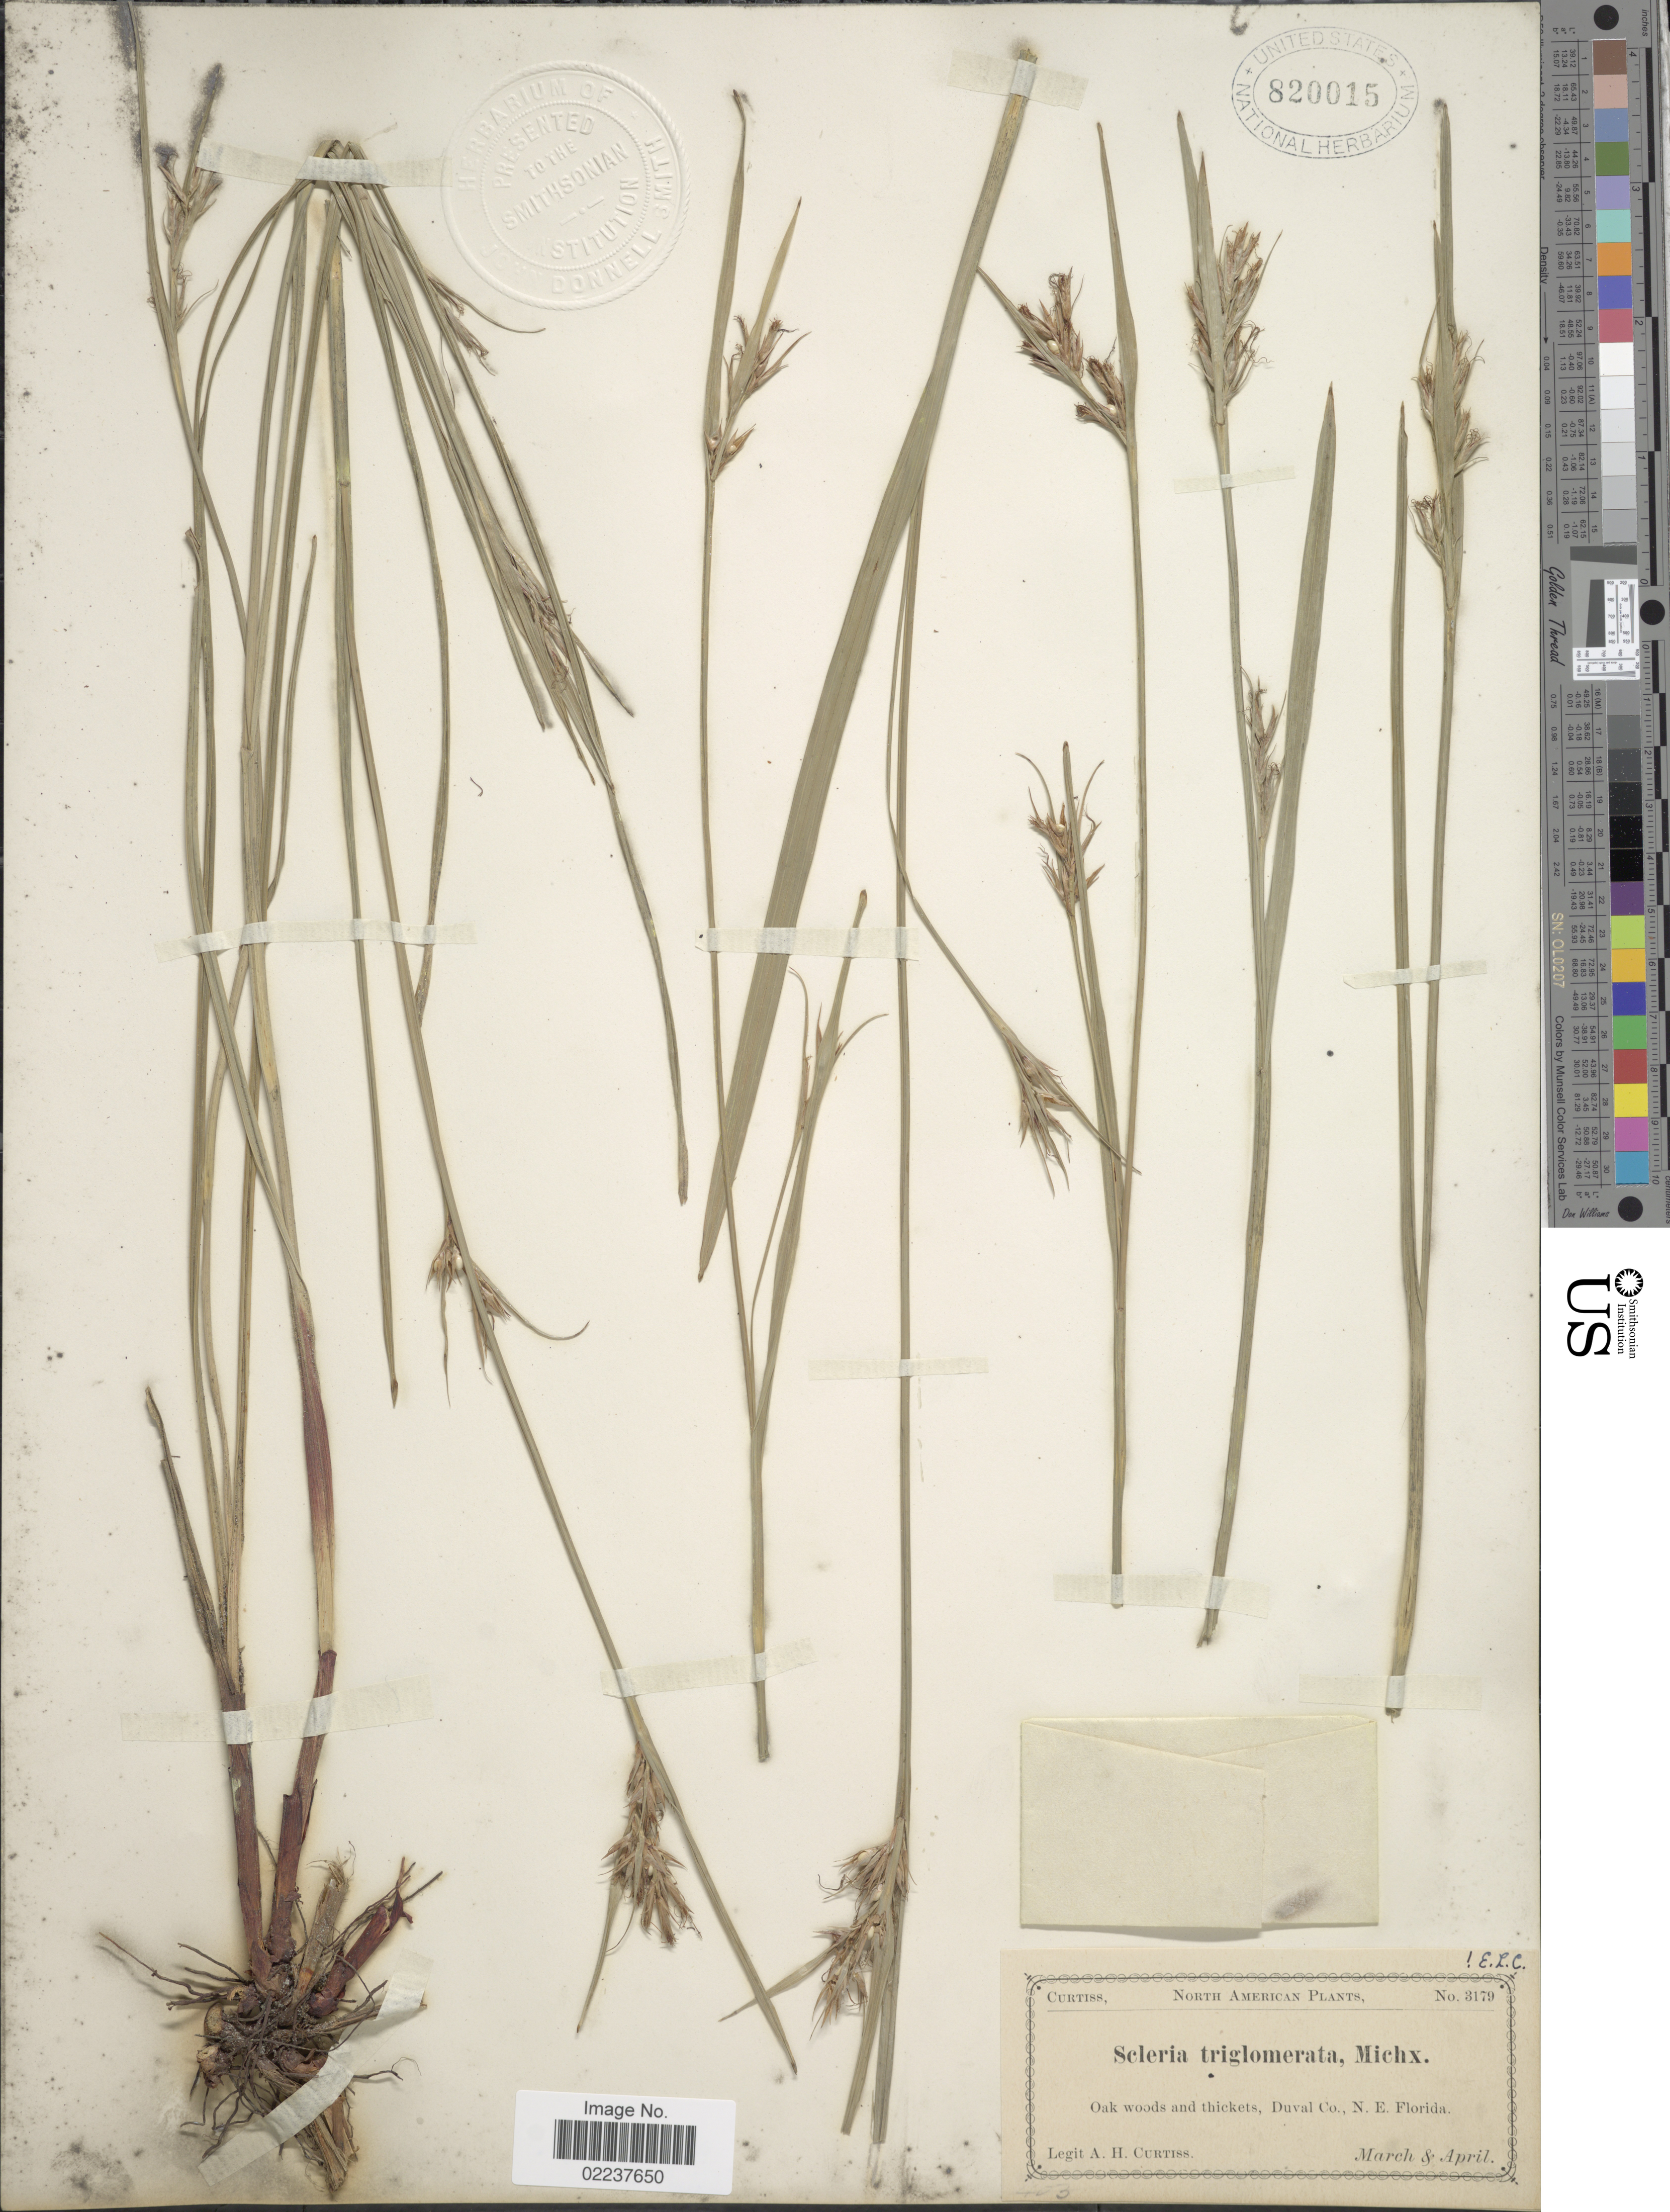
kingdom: Plantae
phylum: Tracheophyta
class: Liliopsida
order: Poales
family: Cyperaceae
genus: Scleria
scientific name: Scleria triglomerata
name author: Michx.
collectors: A. H. Curtiss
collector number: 3179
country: United States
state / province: Florida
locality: Duval Co., N.E. Florida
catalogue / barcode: US 820015